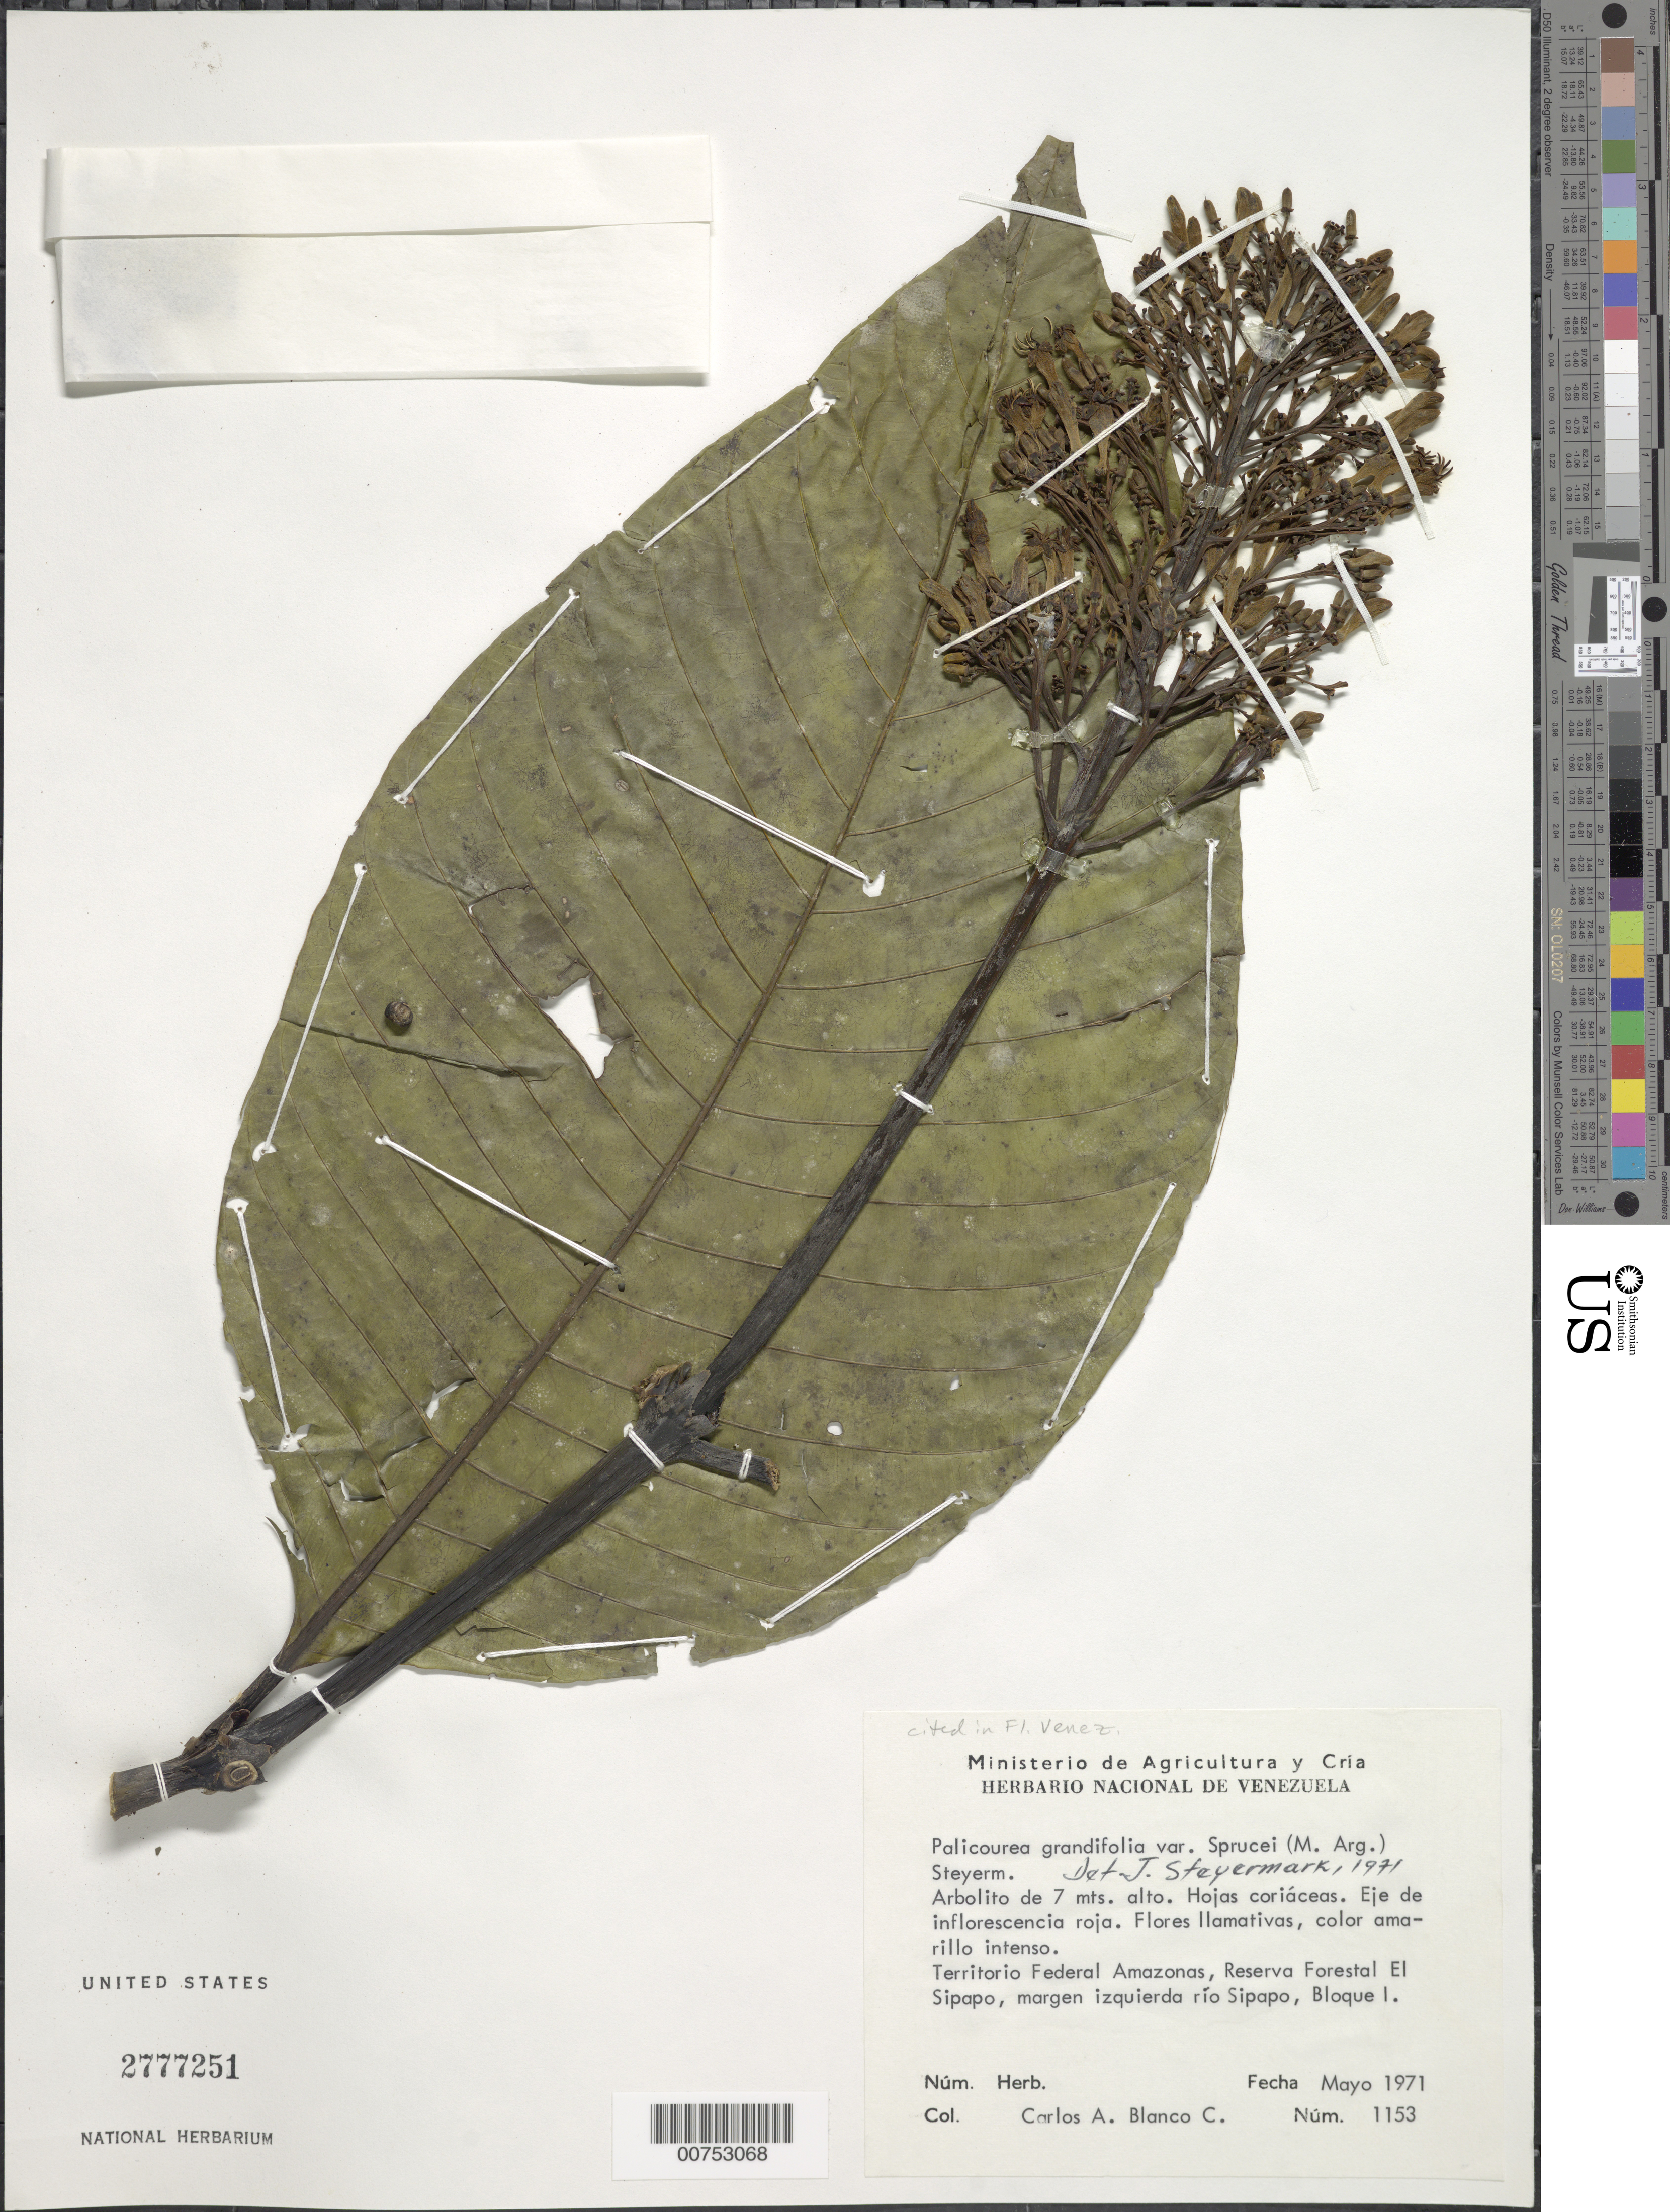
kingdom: Plantae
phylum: Tracheophyta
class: Magnoliopsida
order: Gentianales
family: Rubiaceae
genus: Palicourea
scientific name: Palicourea grandifolia var. sprucei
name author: (Müll. Arg.) Steyerm.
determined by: Steyermark, Julian A., (VEN)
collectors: C. A. Blanco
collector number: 1153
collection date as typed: May-71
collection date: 1971-05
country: Venezuela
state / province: Amazonas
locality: Reserva Forestal El Sipapo, Río Sipapo; Bloque I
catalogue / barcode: US 2777251